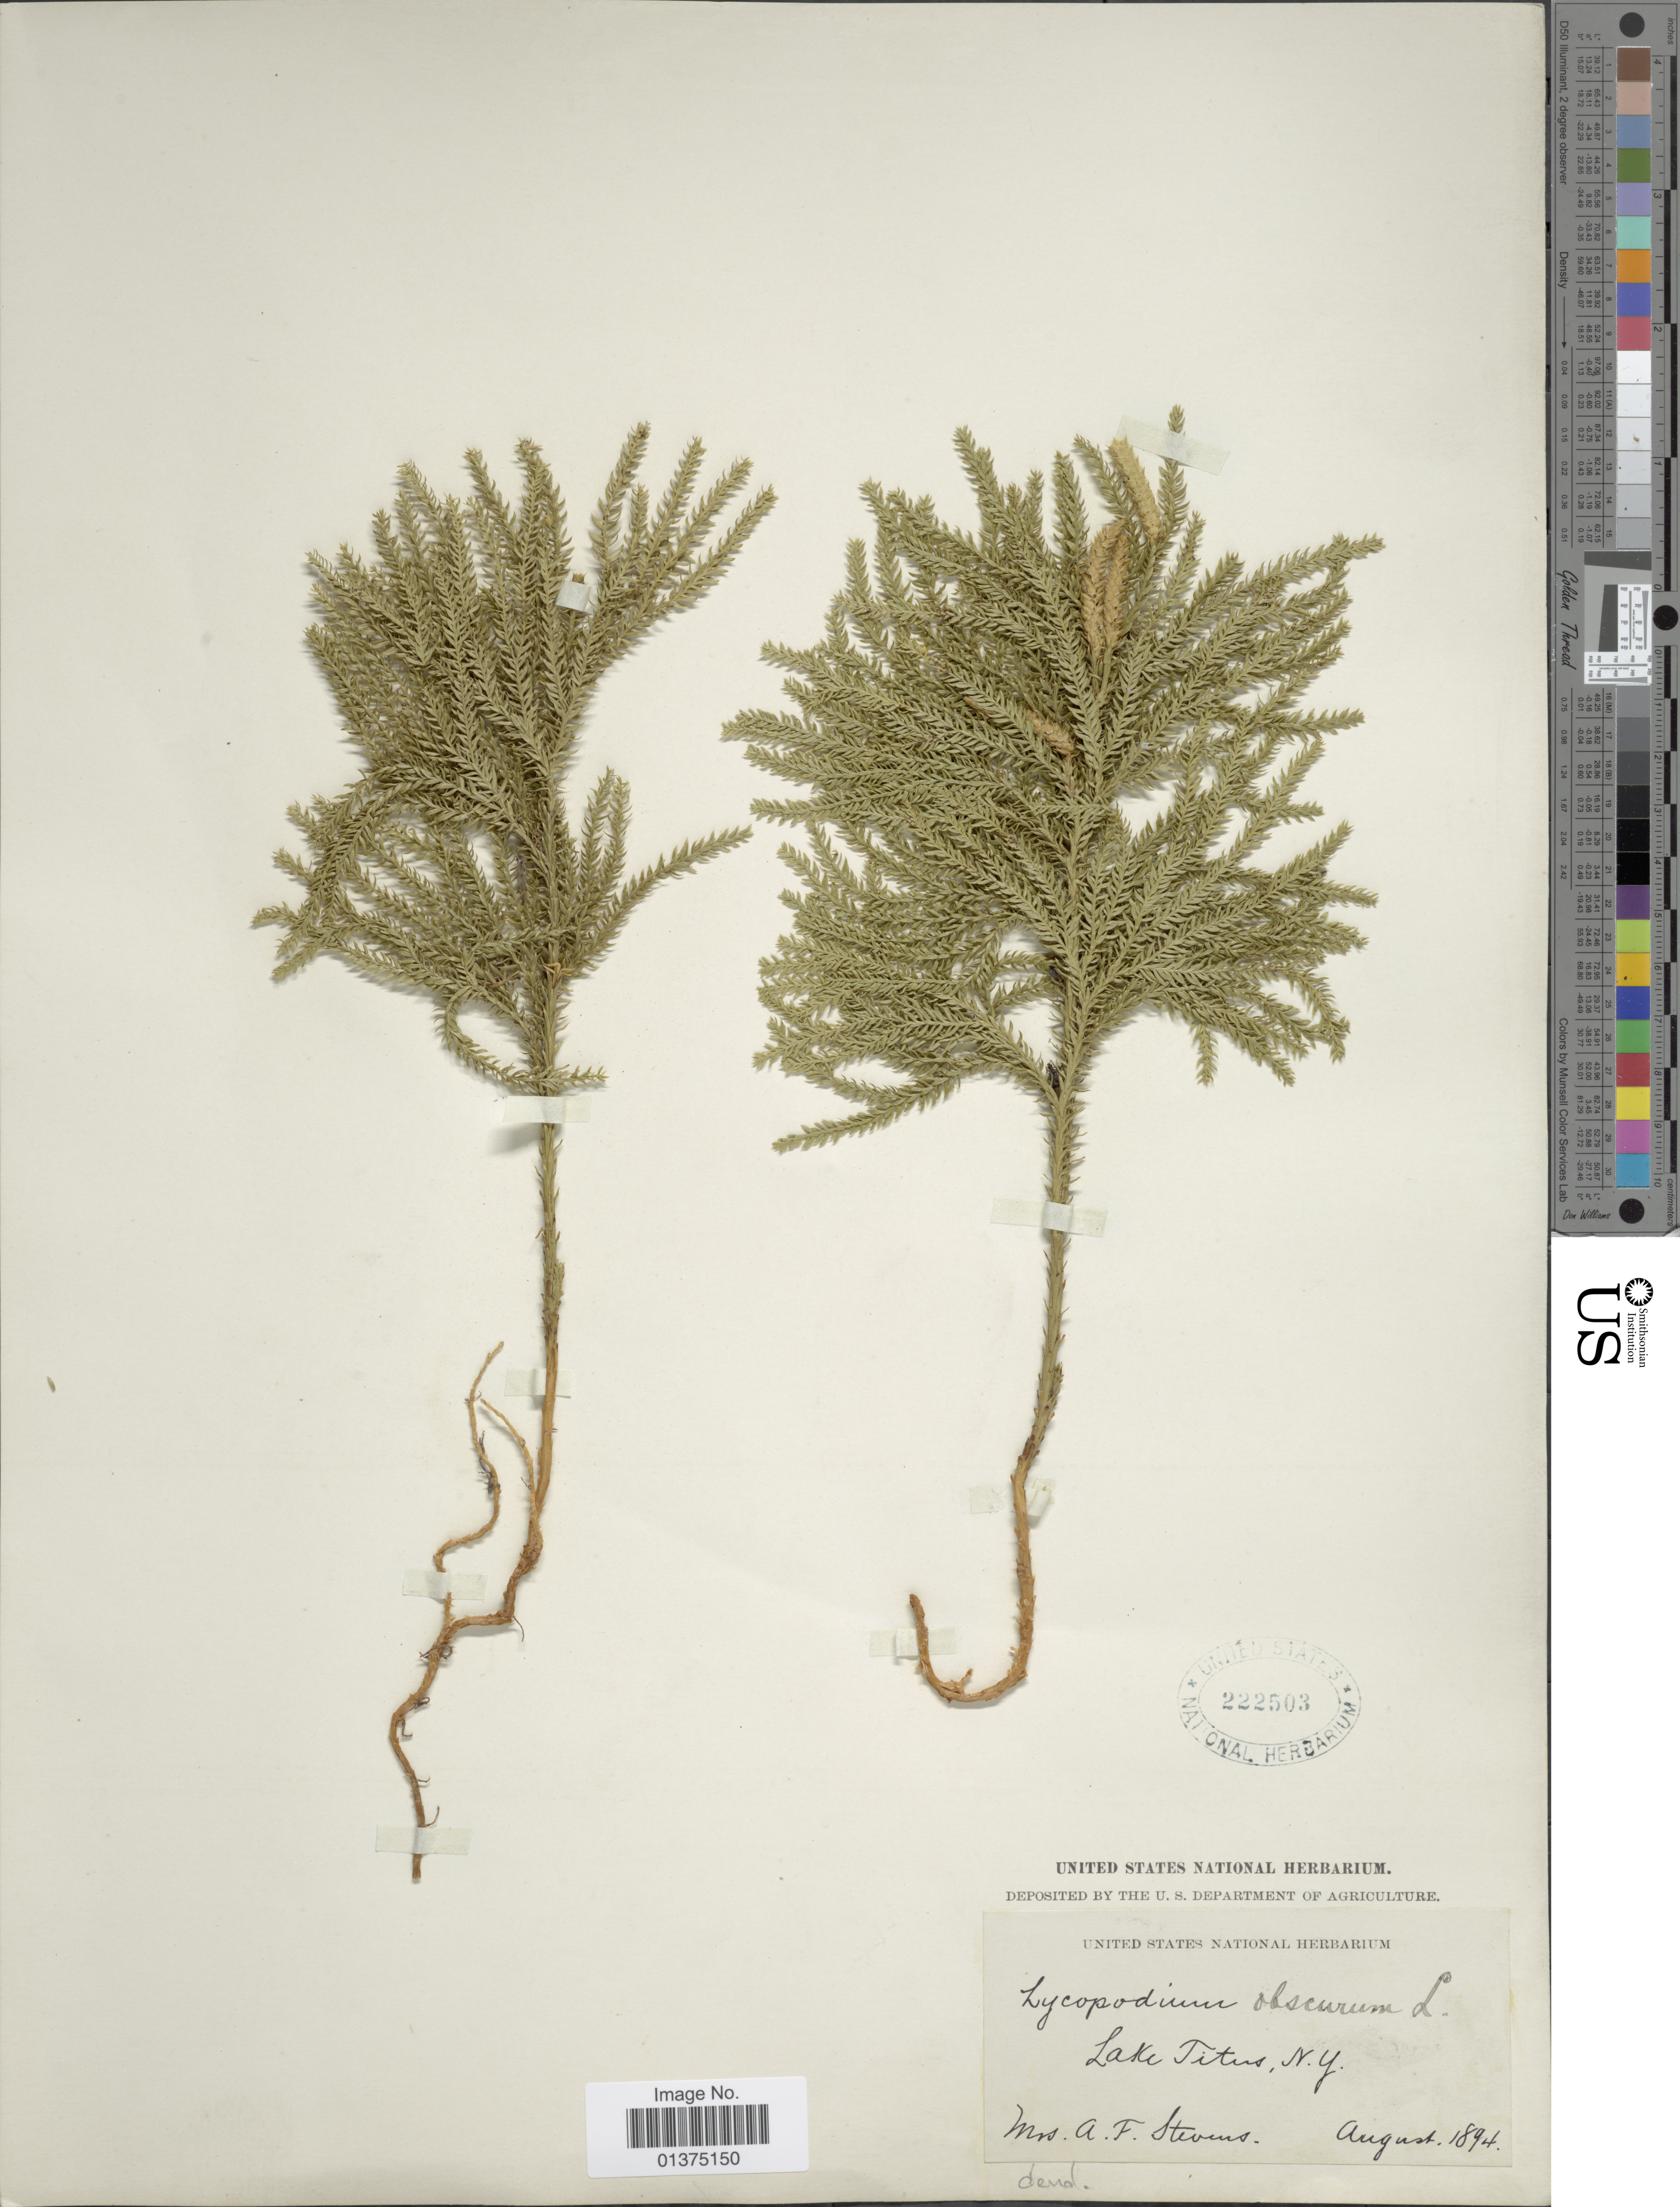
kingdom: Plantae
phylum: Tracheophyta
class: Lycopodiopsida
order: Lycopodiales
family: Lycopodiaceae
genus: Dendrolycopodium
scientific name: Dendrolycopodium dendroideum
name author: (Michx.) A. Haines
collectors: A. Stevens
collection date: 1894-08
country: United States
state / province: New York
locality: Lake Titus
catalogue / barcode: US 222503